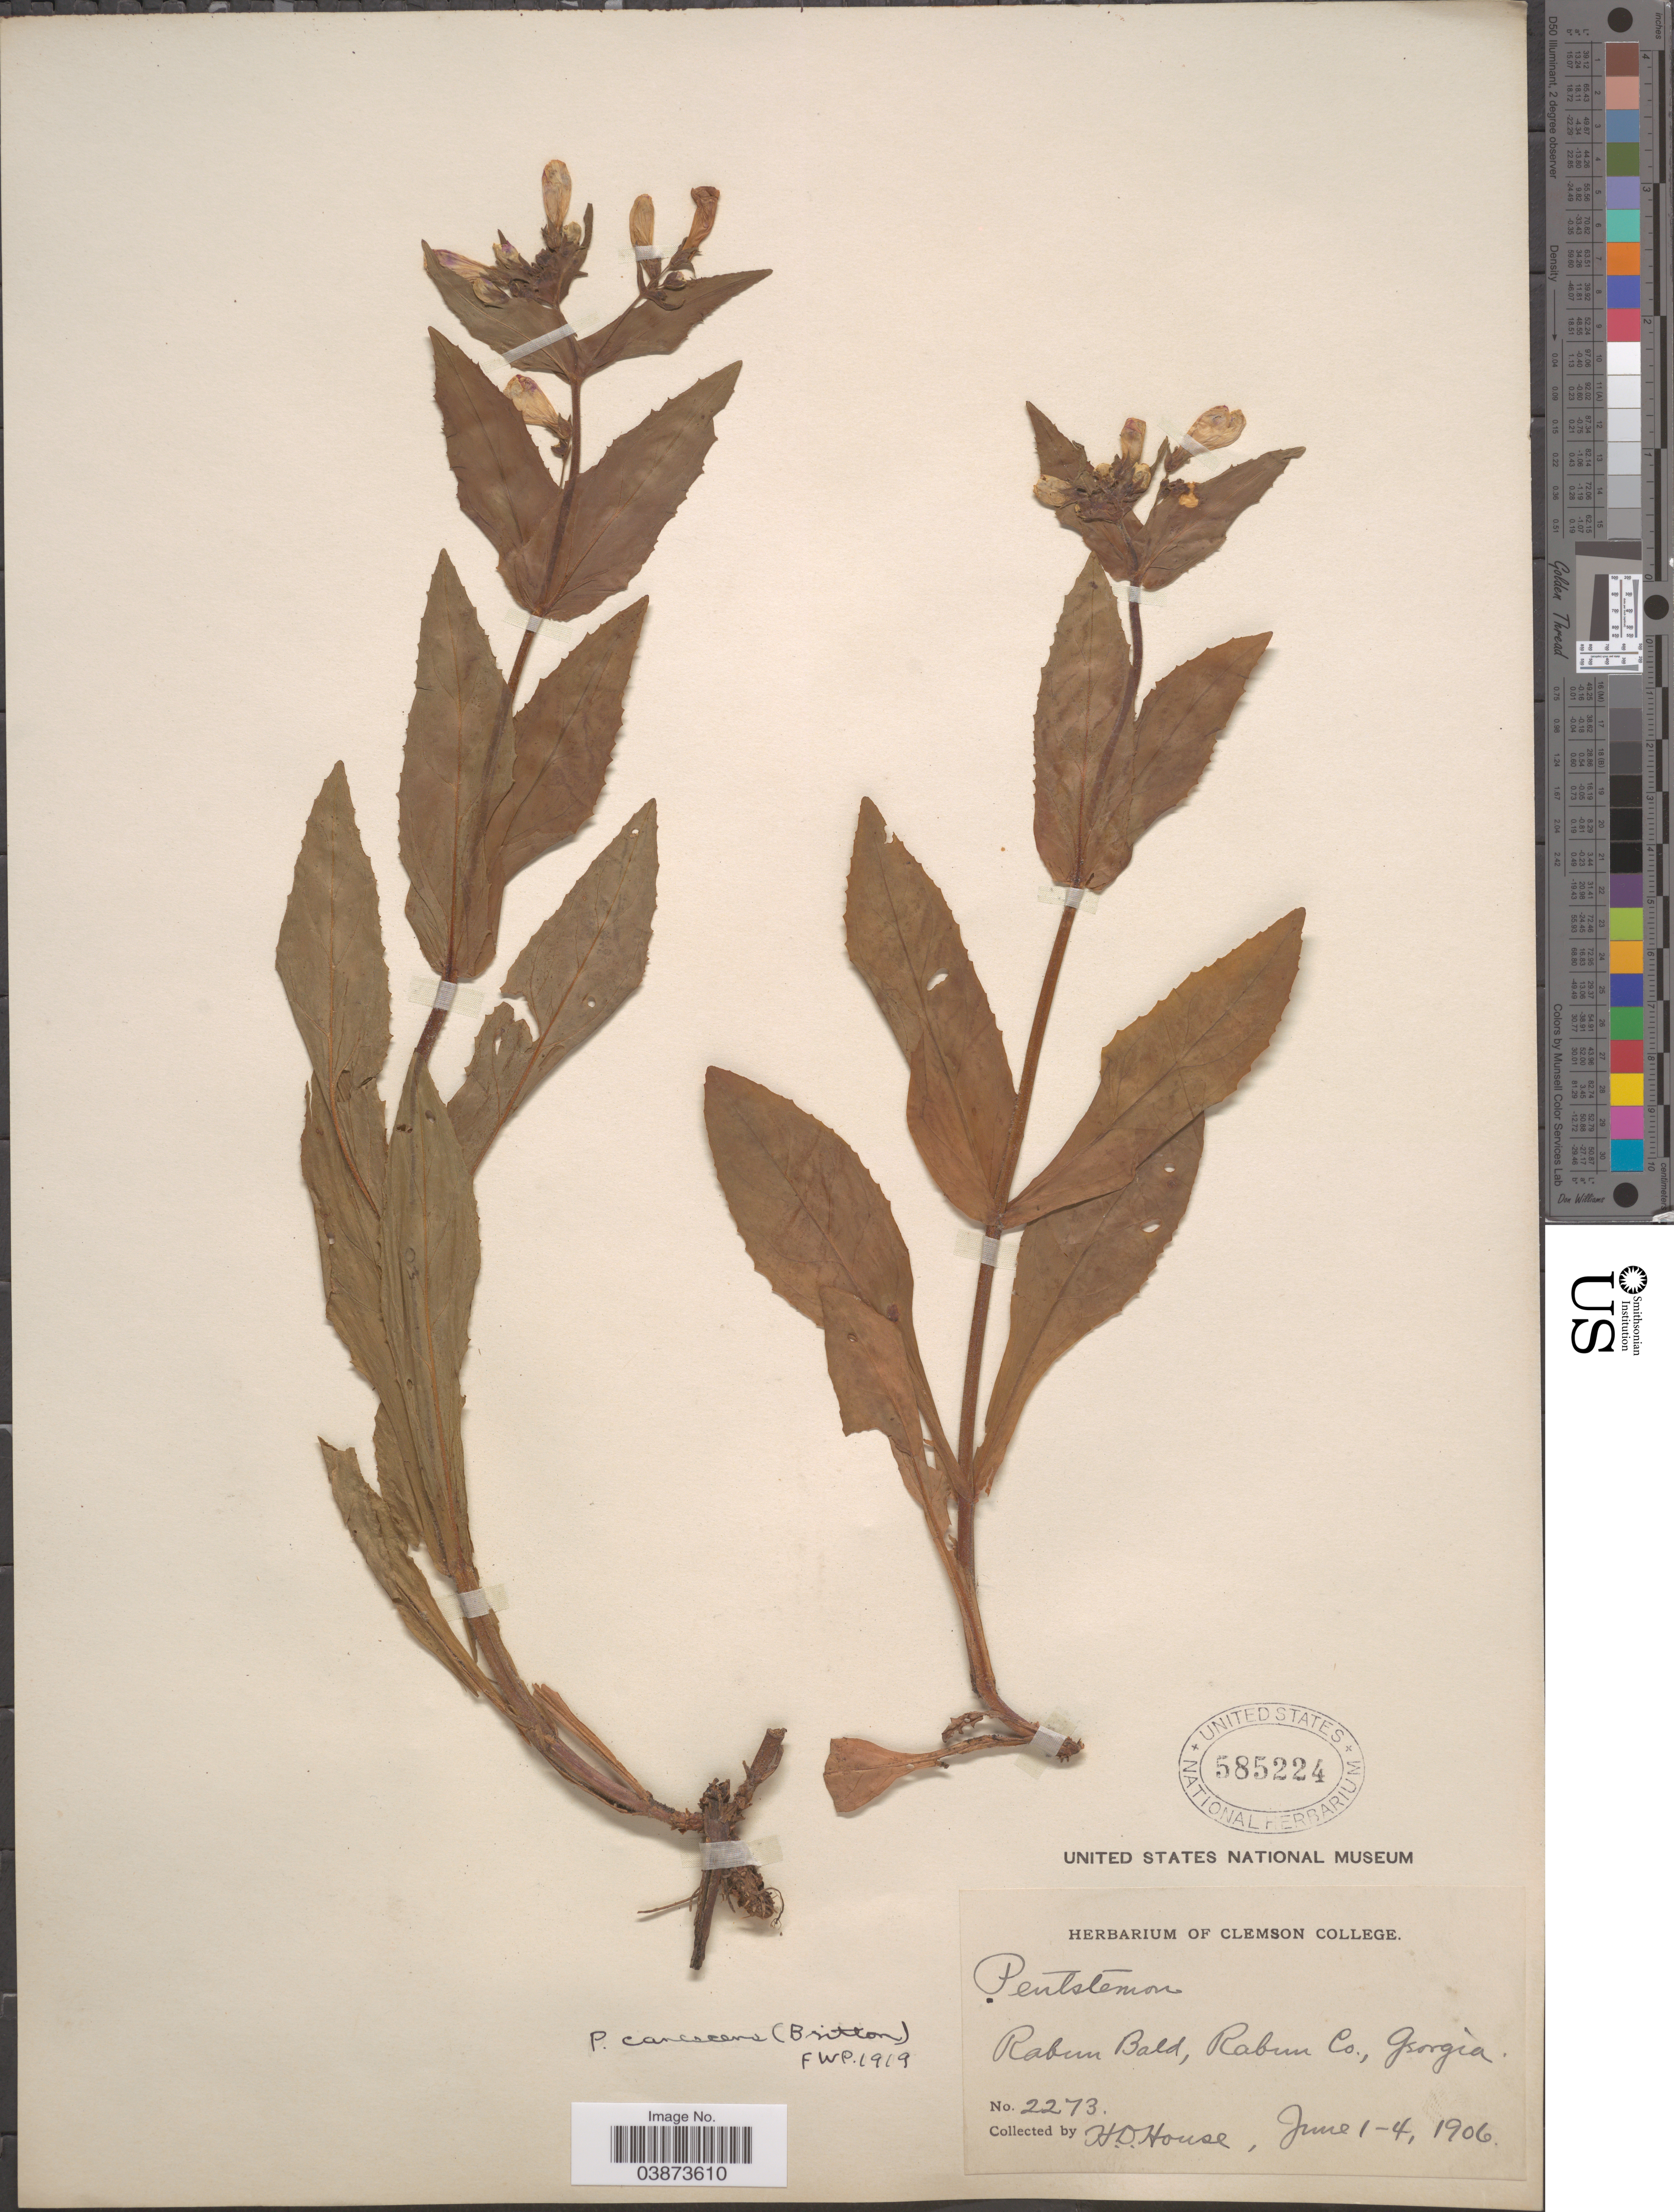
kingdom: Plantae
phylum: Tracheophyta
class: Magnoliopsida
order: Lamiales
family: Plantaginaceae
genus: Penstemon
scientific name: Penstemon canescens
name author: L.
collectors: H. D. House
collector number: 2273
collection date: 1906-06-01/1906-06-04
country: United States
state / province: Georgia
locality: Rabun Bald, Rabun Co.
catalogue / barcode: US 585224